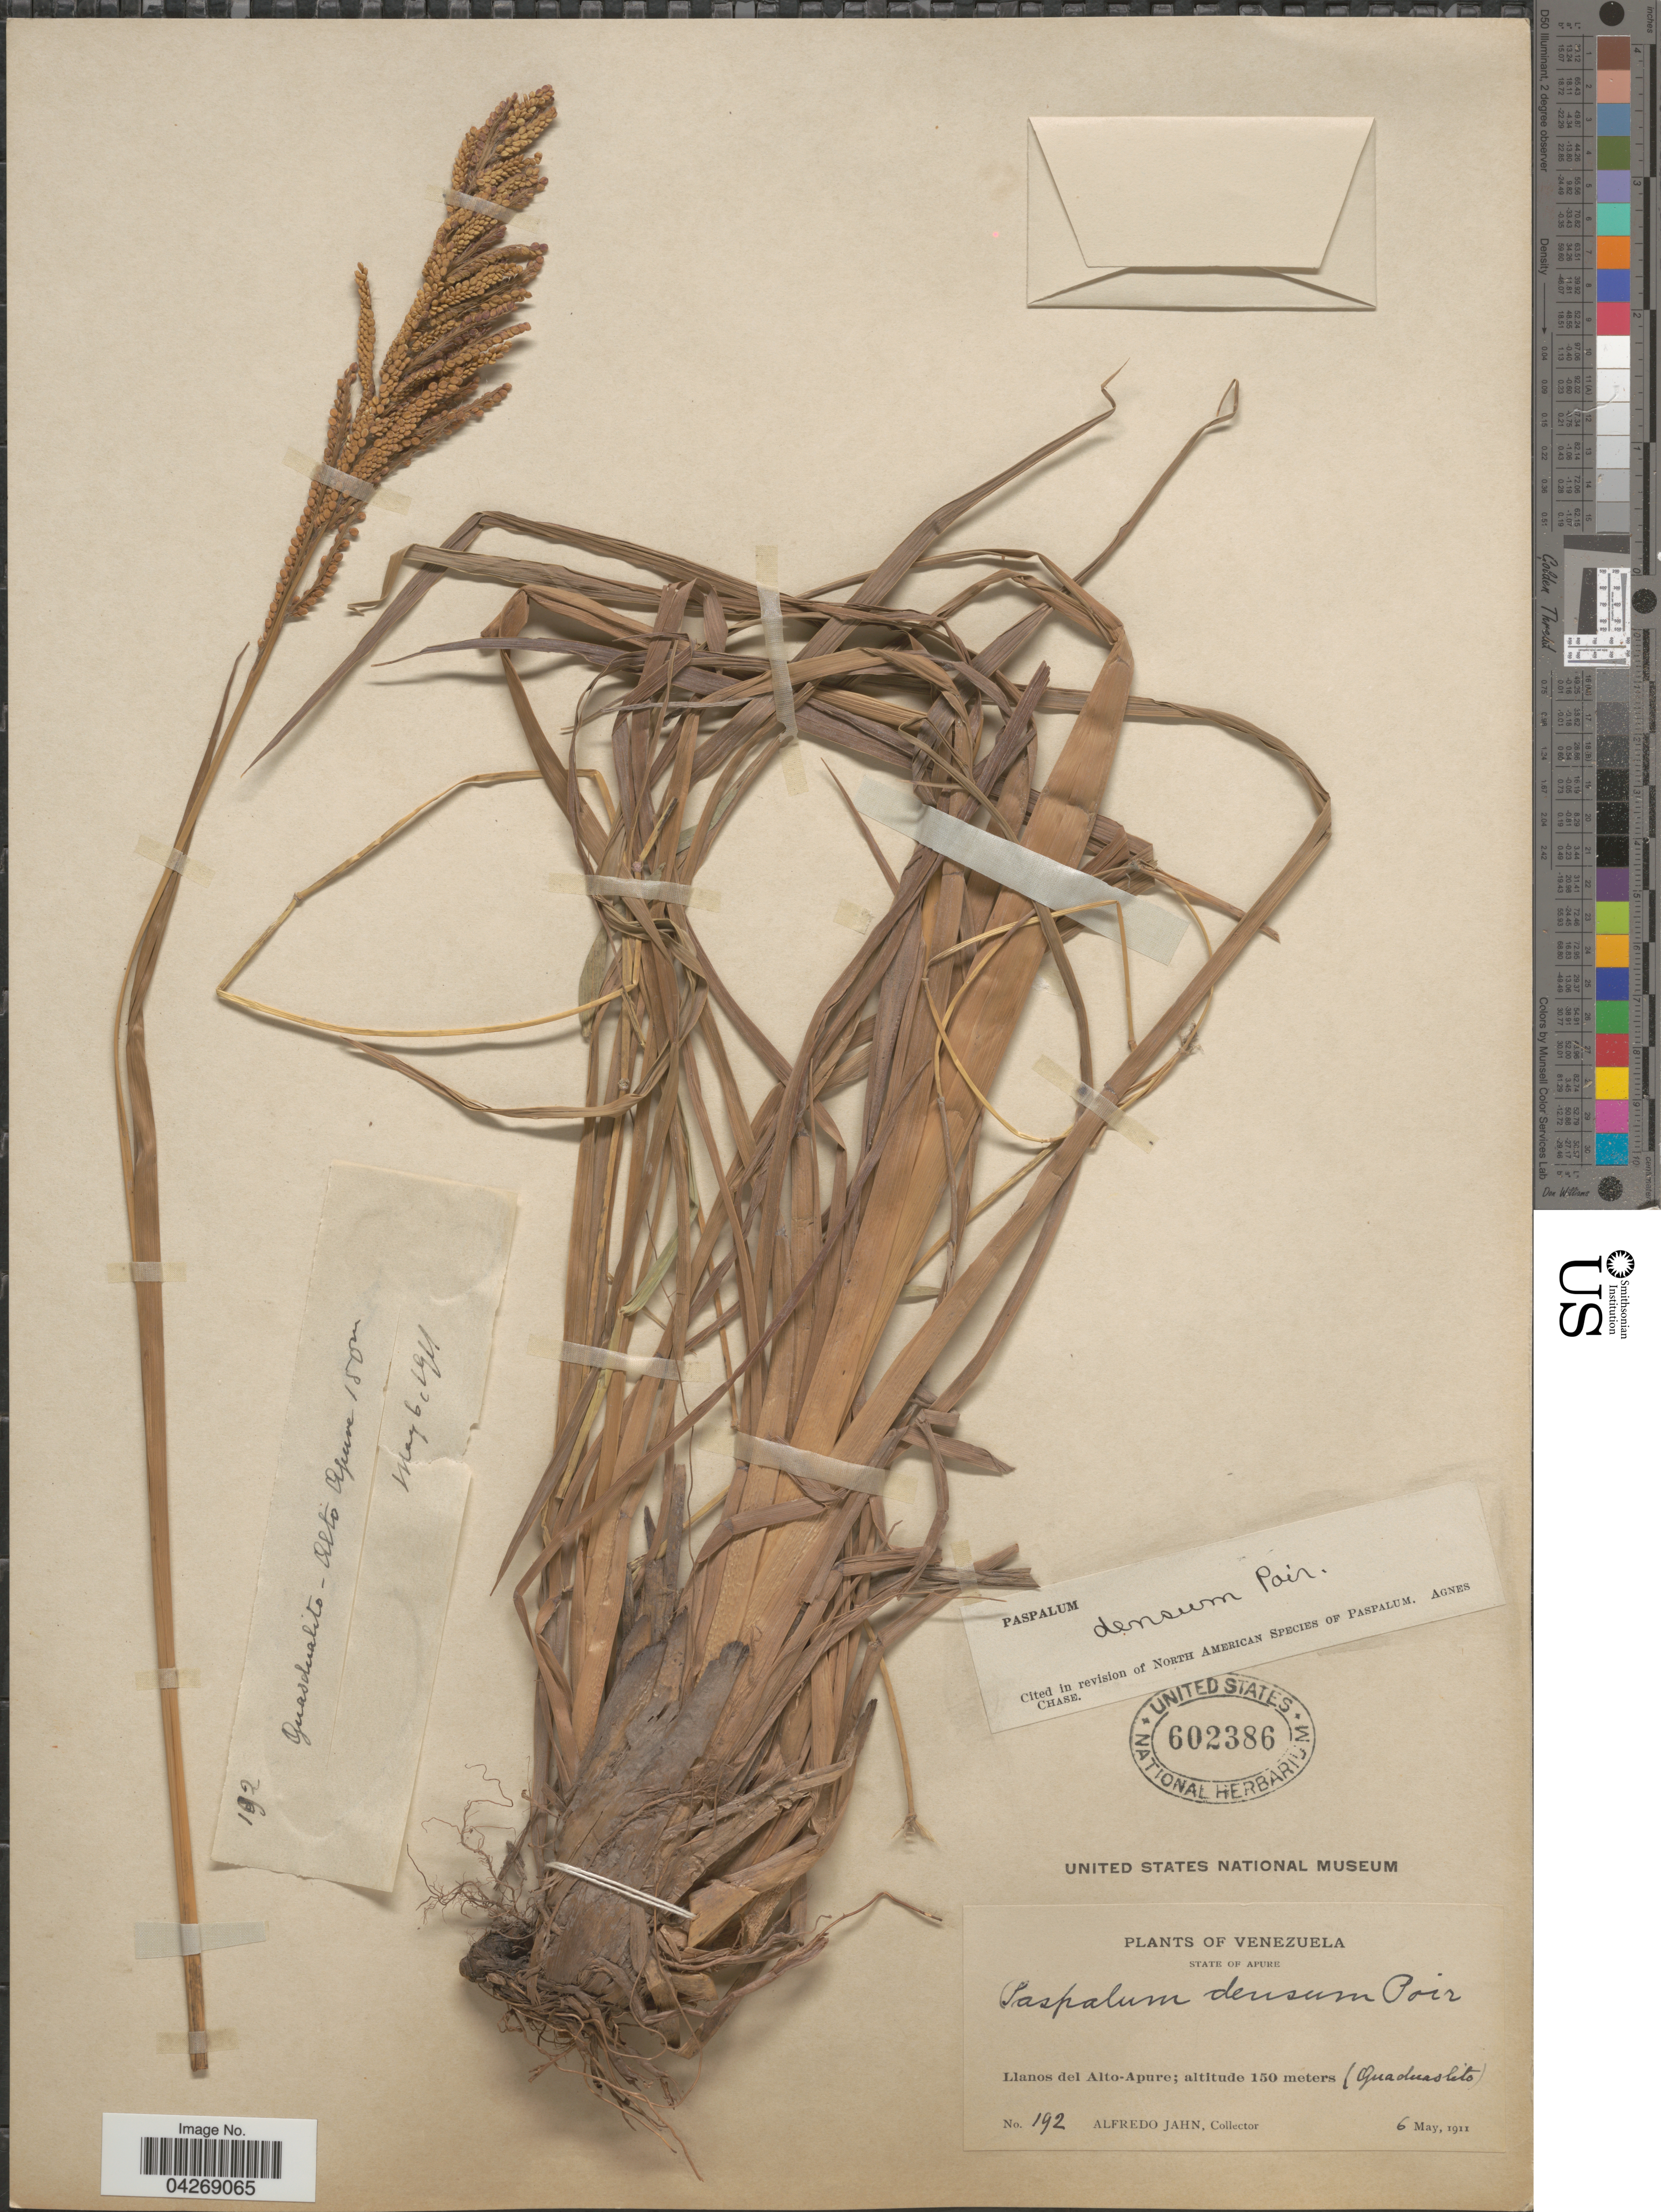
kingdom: Plantae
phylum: Tracheophyta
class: Liliopsida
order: Poales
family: Poaceae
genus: Paspalum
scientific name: Paspalum densum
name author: Poir.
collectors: A. Jahn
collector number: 192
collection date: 1911-05-06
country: Venezuela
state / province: Apure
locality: Llanos del Alto-Apure; (Guasdualito).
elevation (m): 150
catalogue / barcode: US 602386